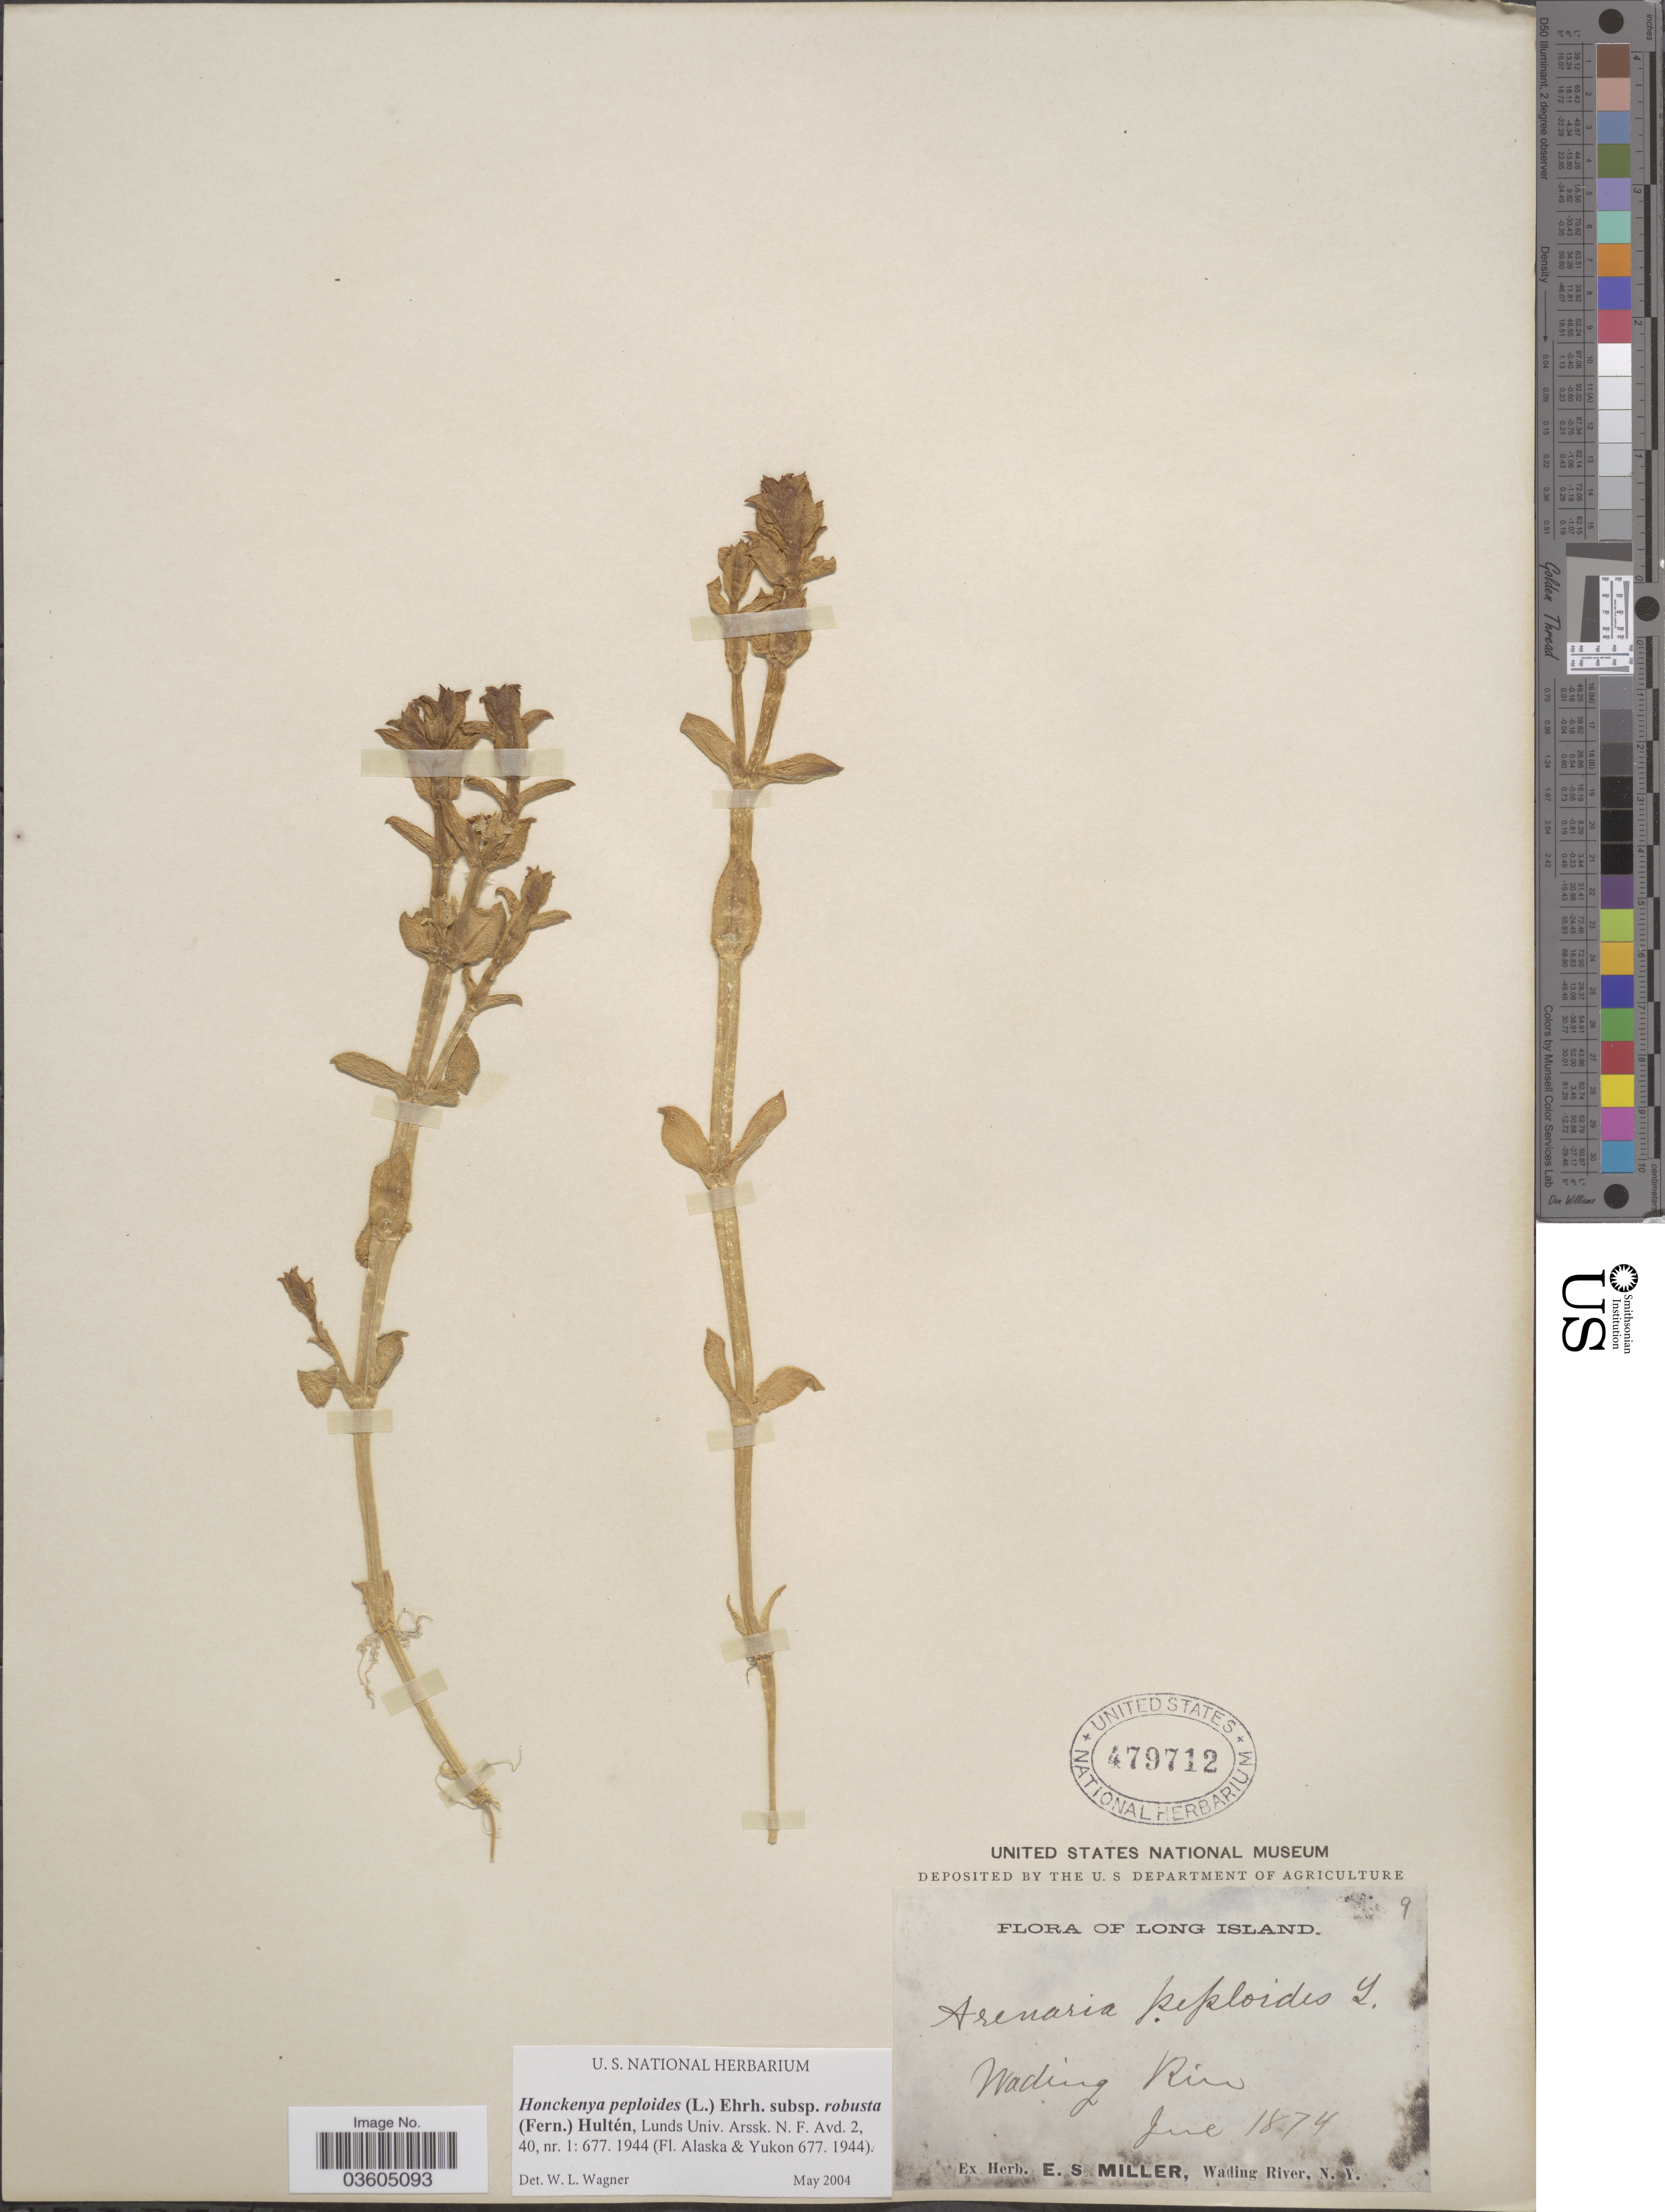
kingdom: Plantae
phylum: Tracheophyta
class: Magnoliopsida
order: Caryophyllales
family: Caryophyllaceae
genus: Honckenya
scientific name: Honckenya peploides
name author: (L.) Ehrh.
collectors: ex herb. E. S. Miller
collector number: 9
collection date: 1874-06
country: United States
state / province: New York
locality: Long Island. Wading River.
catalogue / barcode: US 479712